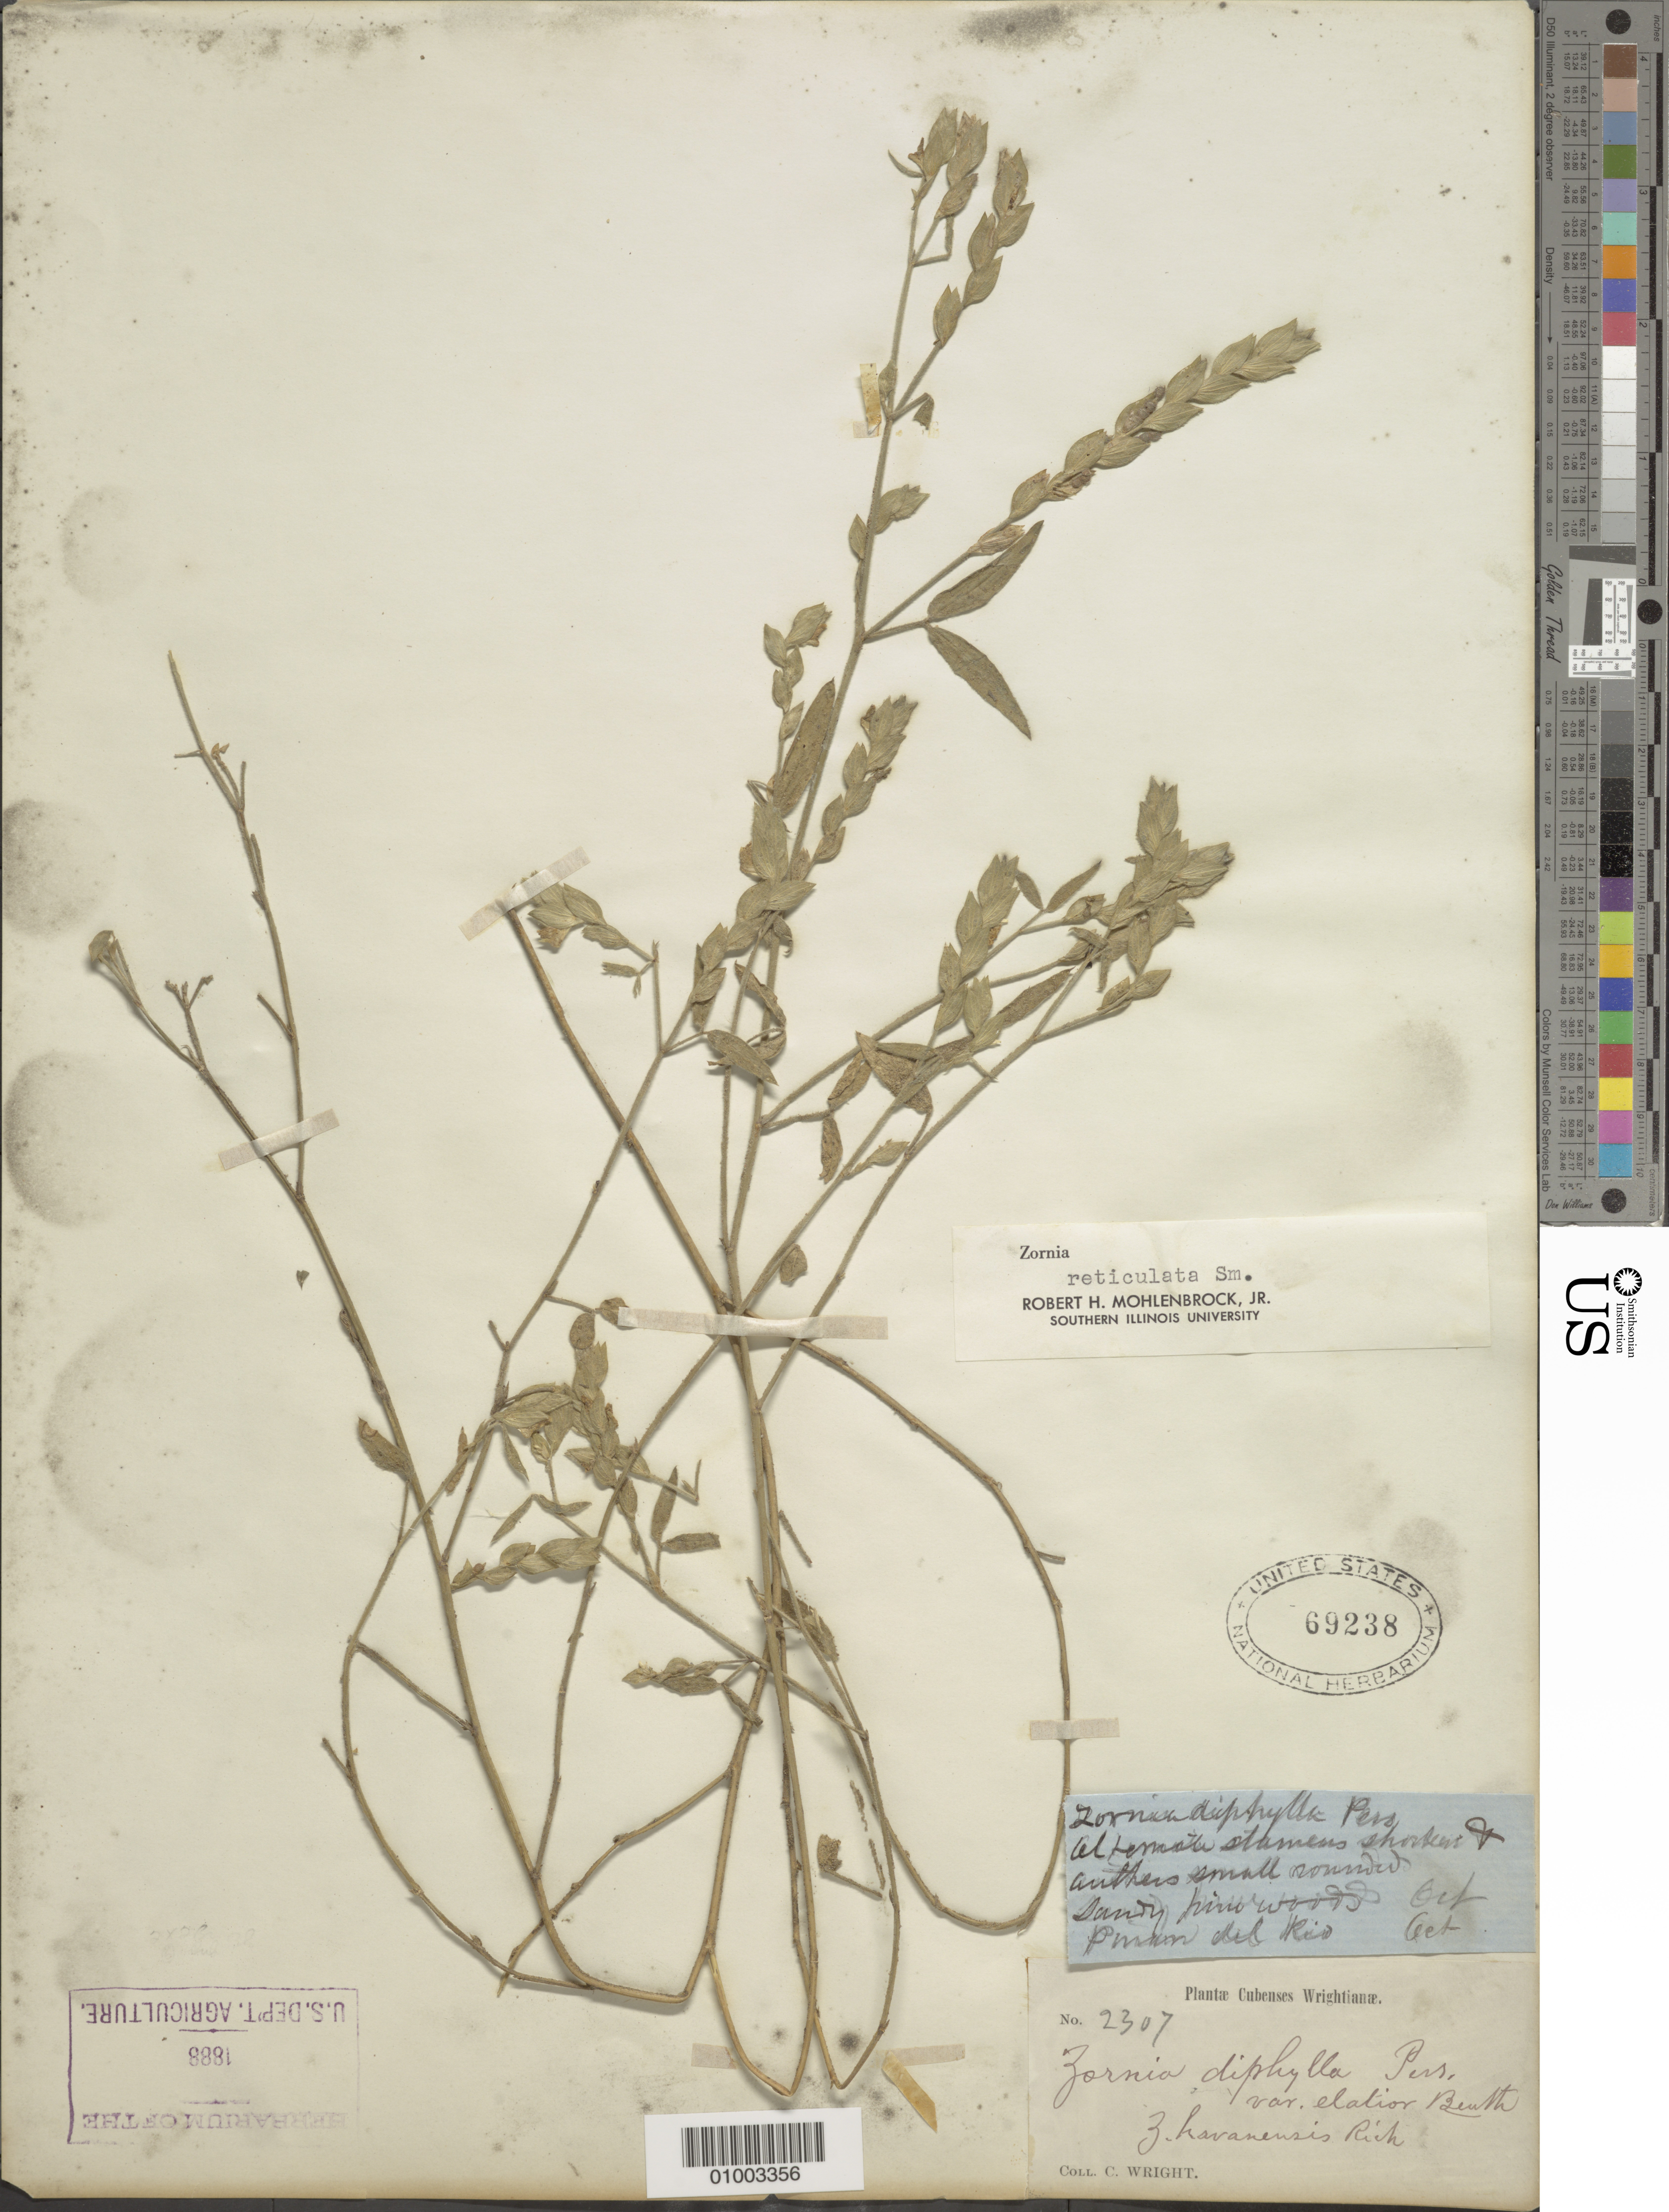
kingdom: Plantae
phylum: Tracheophyta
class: Magnoliopsida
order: Fabales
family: Fabaceae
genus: Zornia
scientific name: Zornia reticulata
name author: Sm.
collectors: C. Wright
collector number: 2307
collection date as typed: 1856 to -- --- 1867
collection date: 1856/1867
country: Cuba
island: Cuba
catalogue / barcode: US 69238